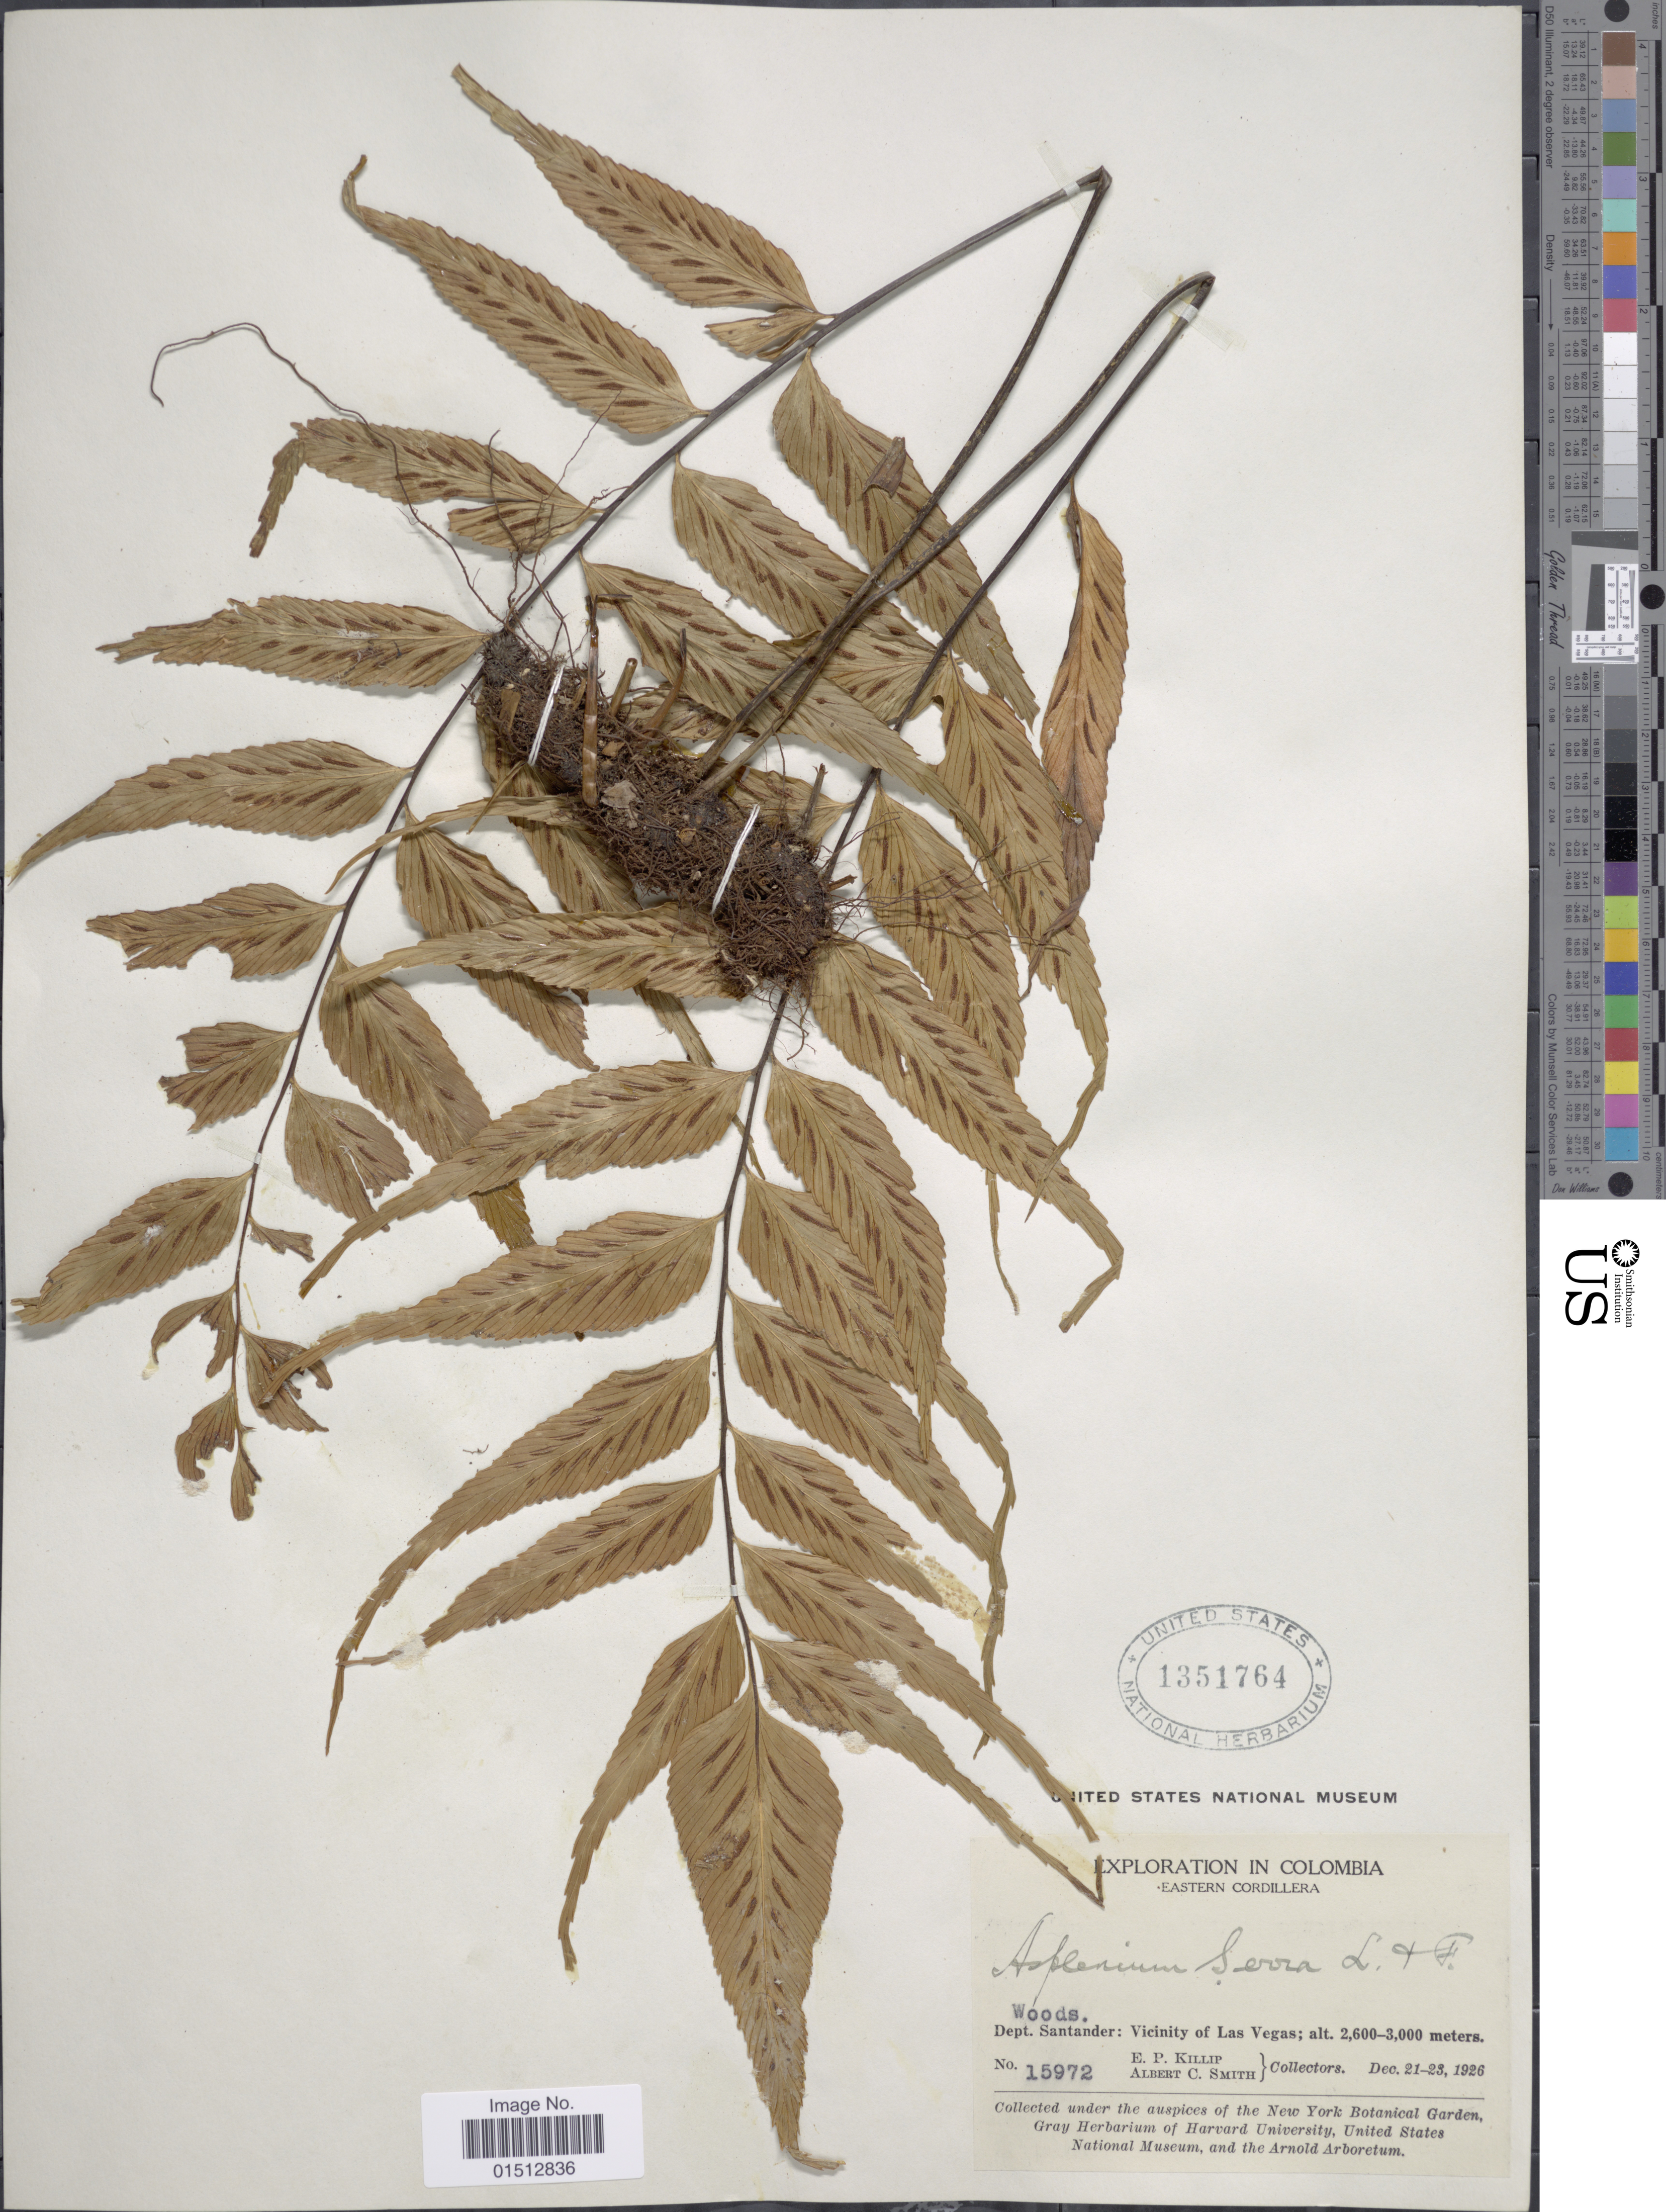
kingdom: Plantae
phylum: Tracheophyta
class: Polypodiopsida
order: Polypodiales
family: Aspleniaceae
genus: Asplenium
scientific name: Asplenium serra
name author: Langsd. & Fisch.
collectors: E. P. Killip & A. C. Smith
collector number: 15972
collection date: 1926-12-21/1926-12-23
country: Colombia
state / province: Santander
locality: Colombia, Eastern Cordillera, Dept. Santander: Vicinity of Las Vegas.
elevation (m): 2600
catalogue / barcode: US 1351764